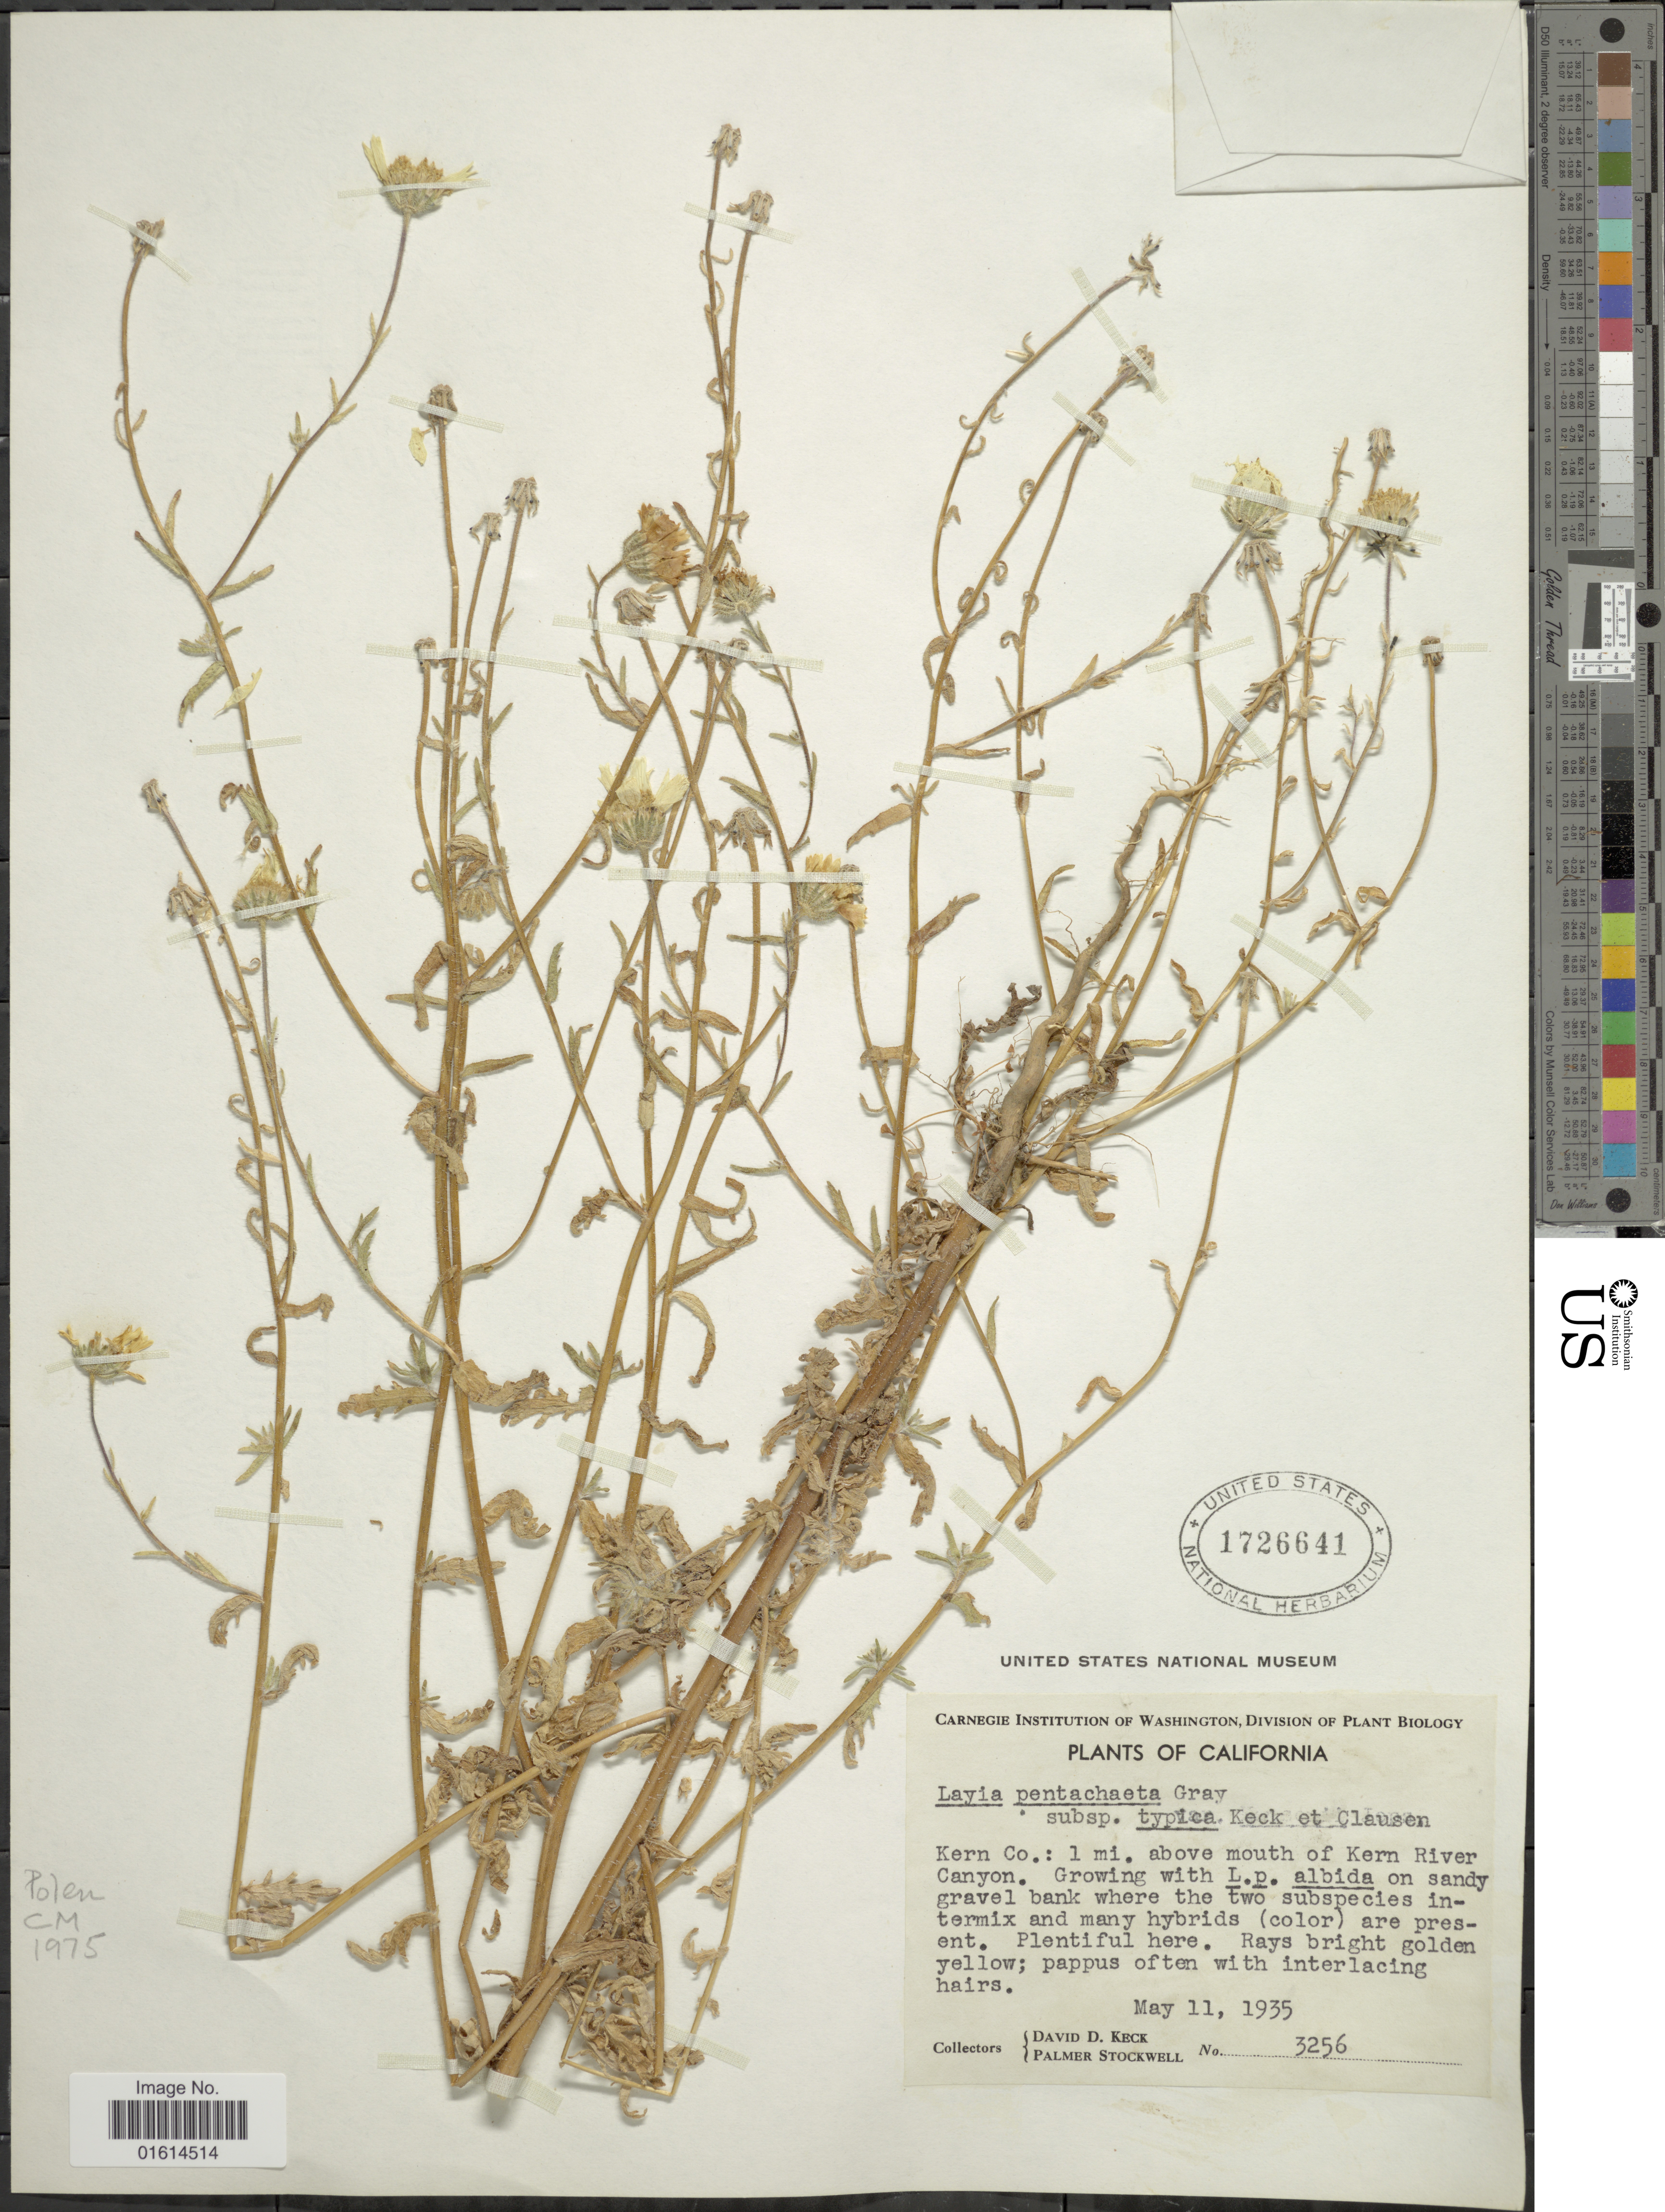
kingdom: Plantae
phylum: Tracheophyta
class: Magnoliopsida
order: Asterales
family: Asteraceae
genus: Layia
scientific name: Layia pentachaeta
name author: A. Gray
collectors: D. D. Keck & P. Stockwell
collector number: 3256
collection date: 1935-05-11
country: United States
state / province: California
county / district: Kern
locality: Kern Co., 1 mi. above mouth of Kern River canyon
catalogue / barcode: US 1726641